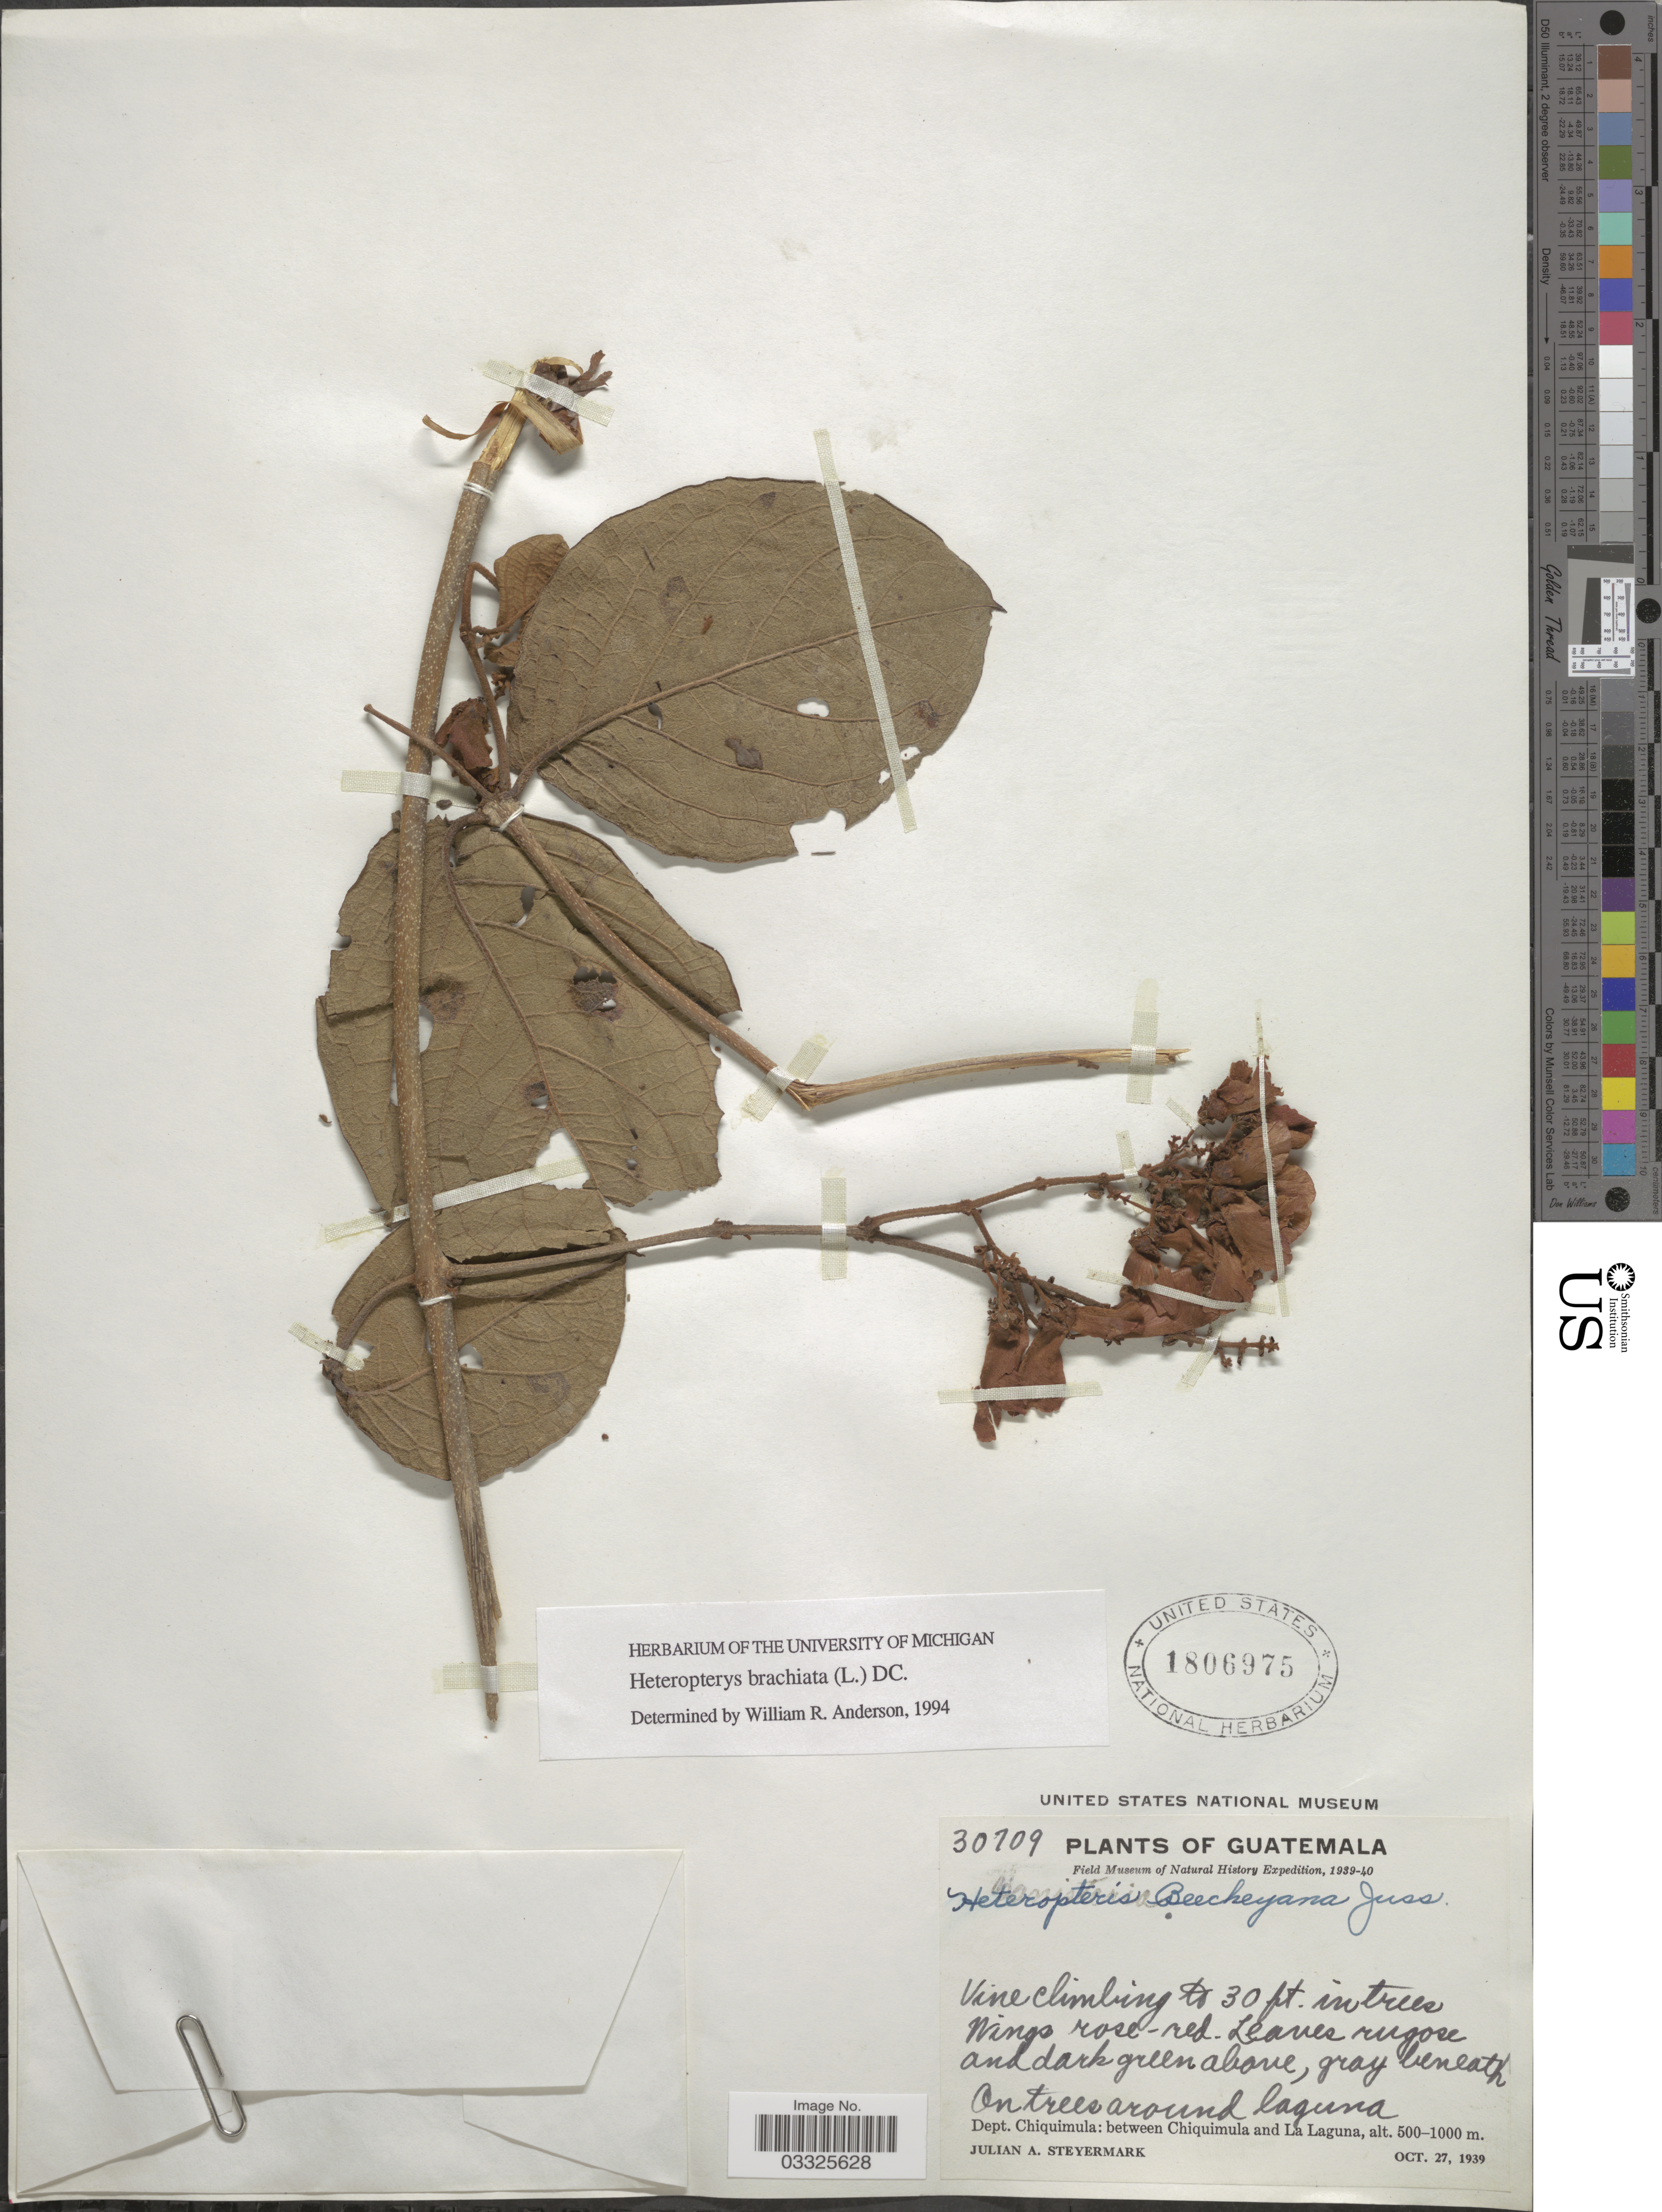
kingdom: Plantae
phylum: Tracheophyta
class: Magnoliopsida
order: Malpighiales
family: Malpighiaceae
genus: Heteropterys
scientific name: Heteropterys brachiata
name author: (L.) DC.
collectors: J. Steyermark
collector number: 30709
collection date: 1939-10-27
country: Guatemala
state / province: Chiquimula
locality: Dept. Chiquimula: between Chiquimula and La Laguna.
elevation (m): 500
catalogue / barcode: US 1806975